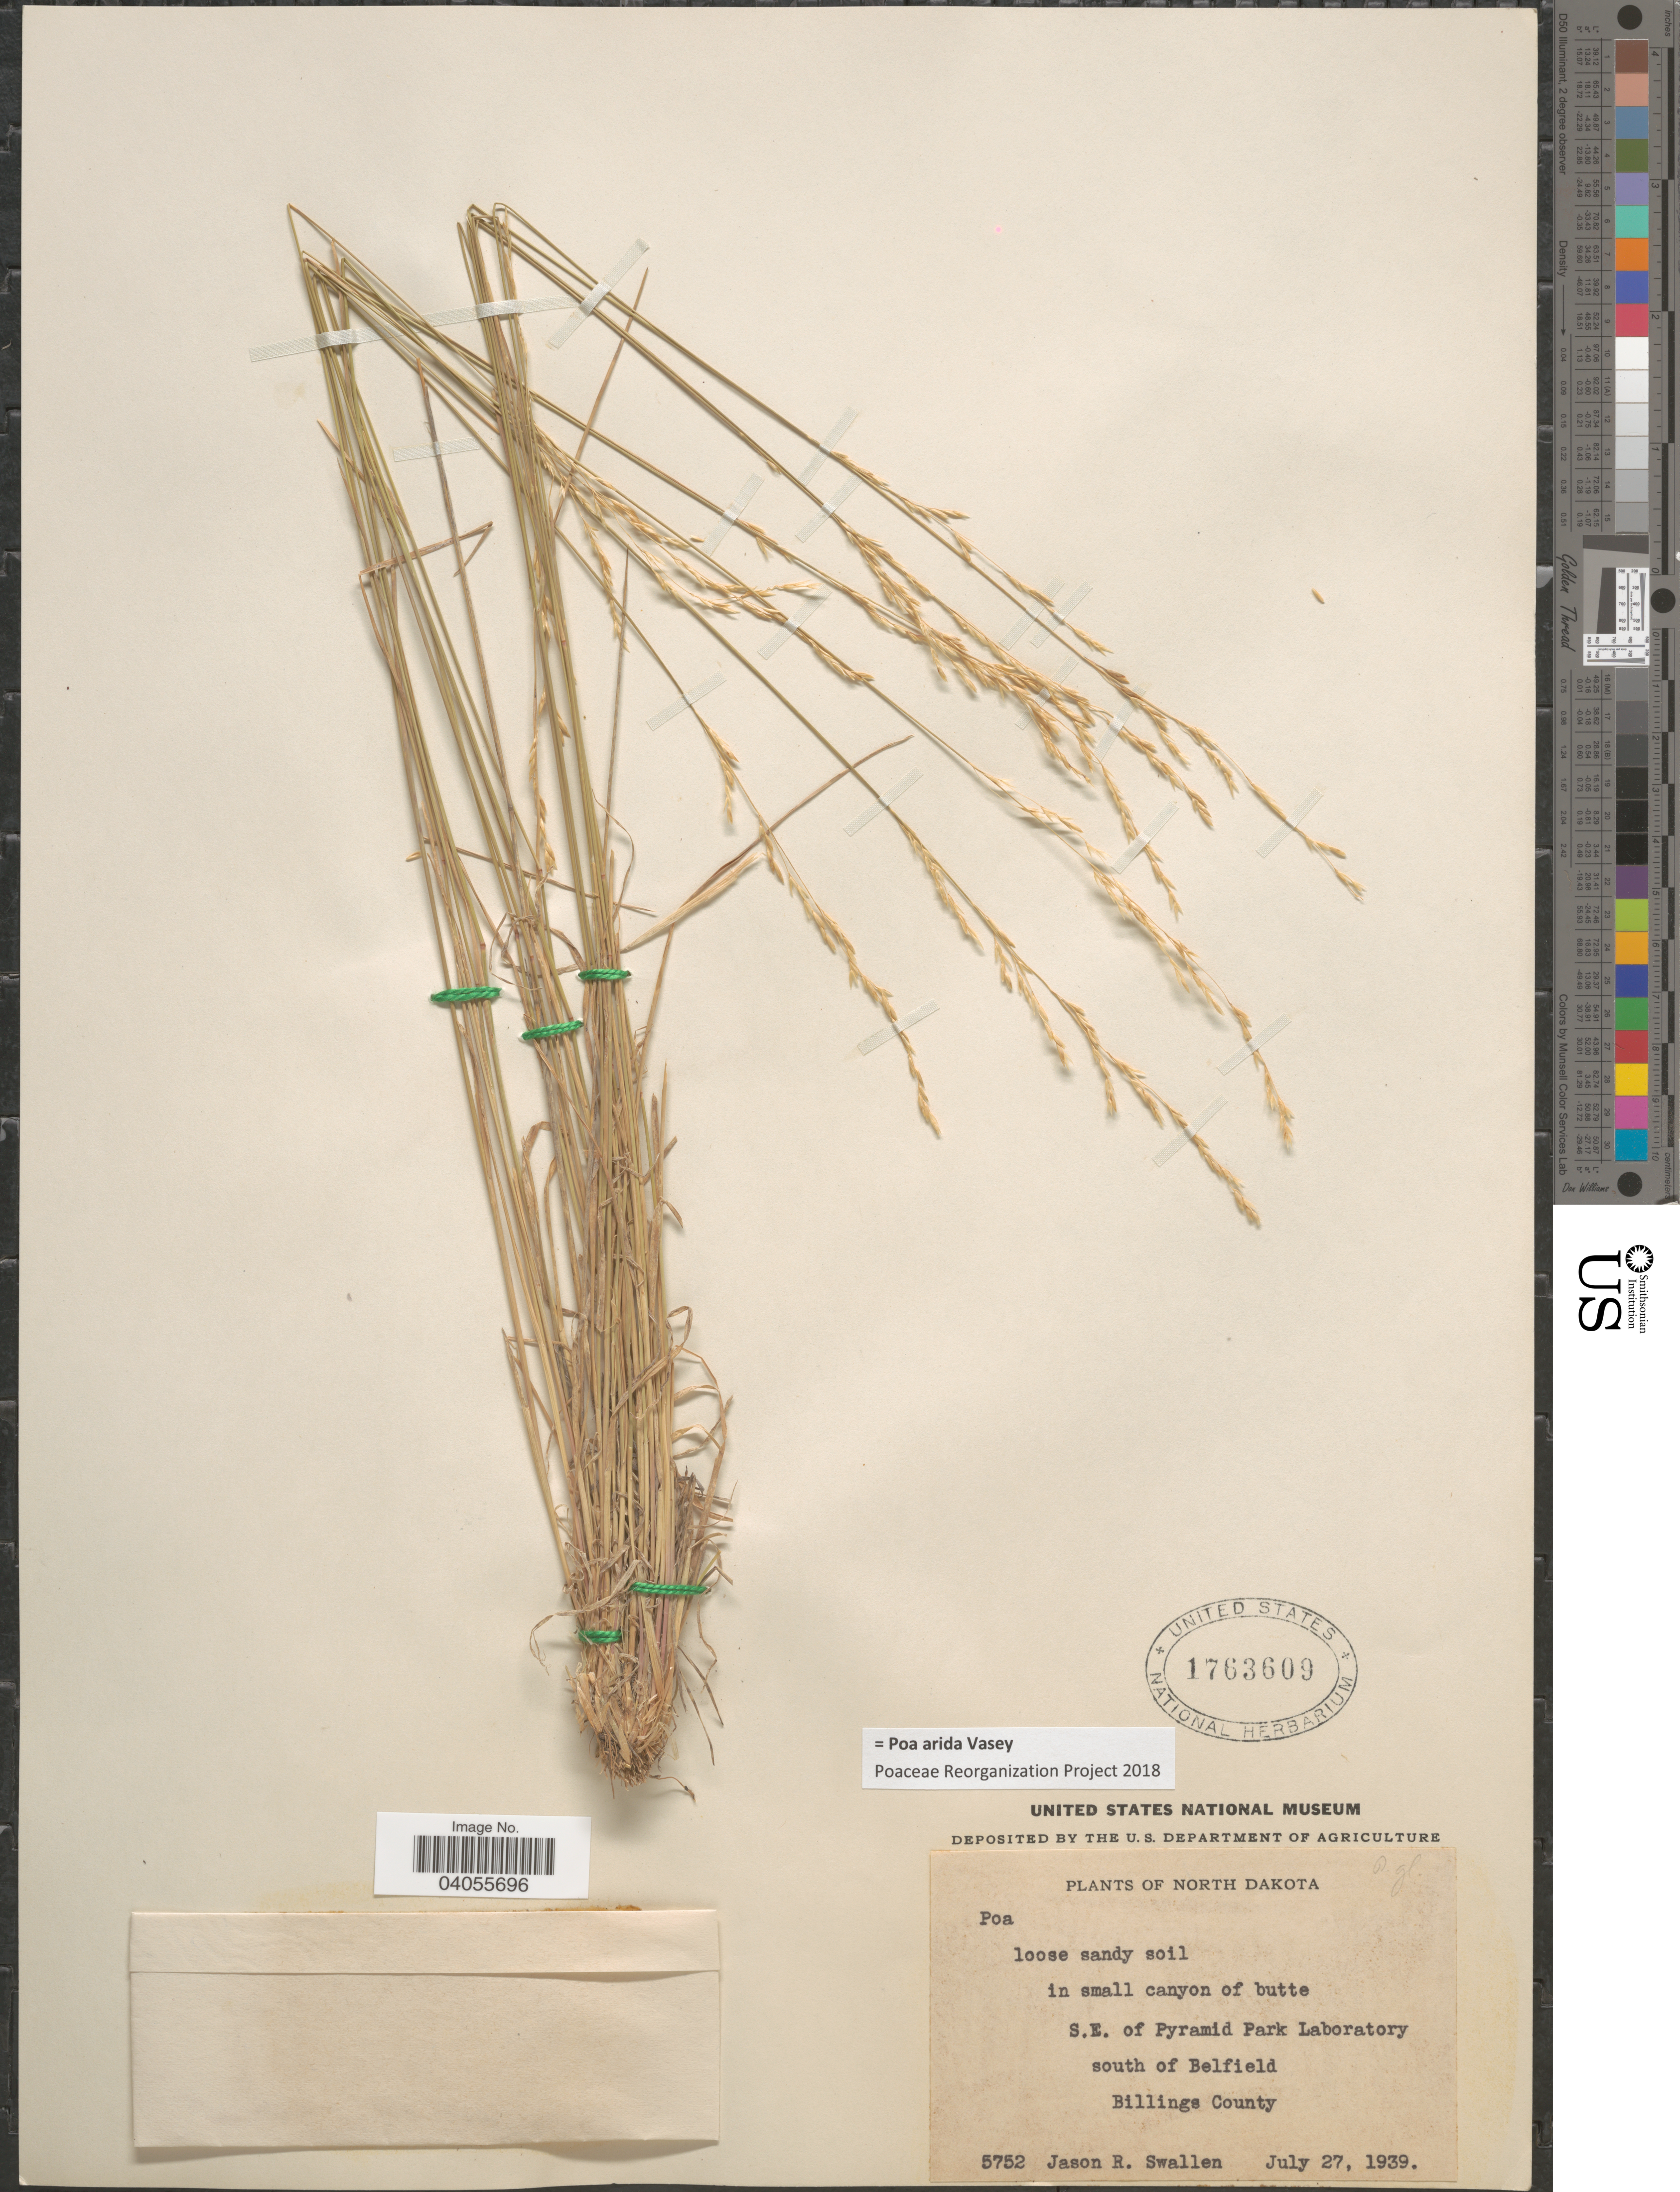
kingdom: Plantae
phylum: Tracheophyta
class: Liliopsida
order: Poales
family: Poaceae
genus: Poa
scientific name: Poa arida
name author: Vasey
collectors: J. R. Swallen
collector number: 5752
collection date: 1939-07-27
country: United States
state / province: North Dakota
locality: In small canyon of butte. S.E. of Pyramid Park Laboratory, south of Belfield, Billings County.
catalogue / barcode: US 1763609